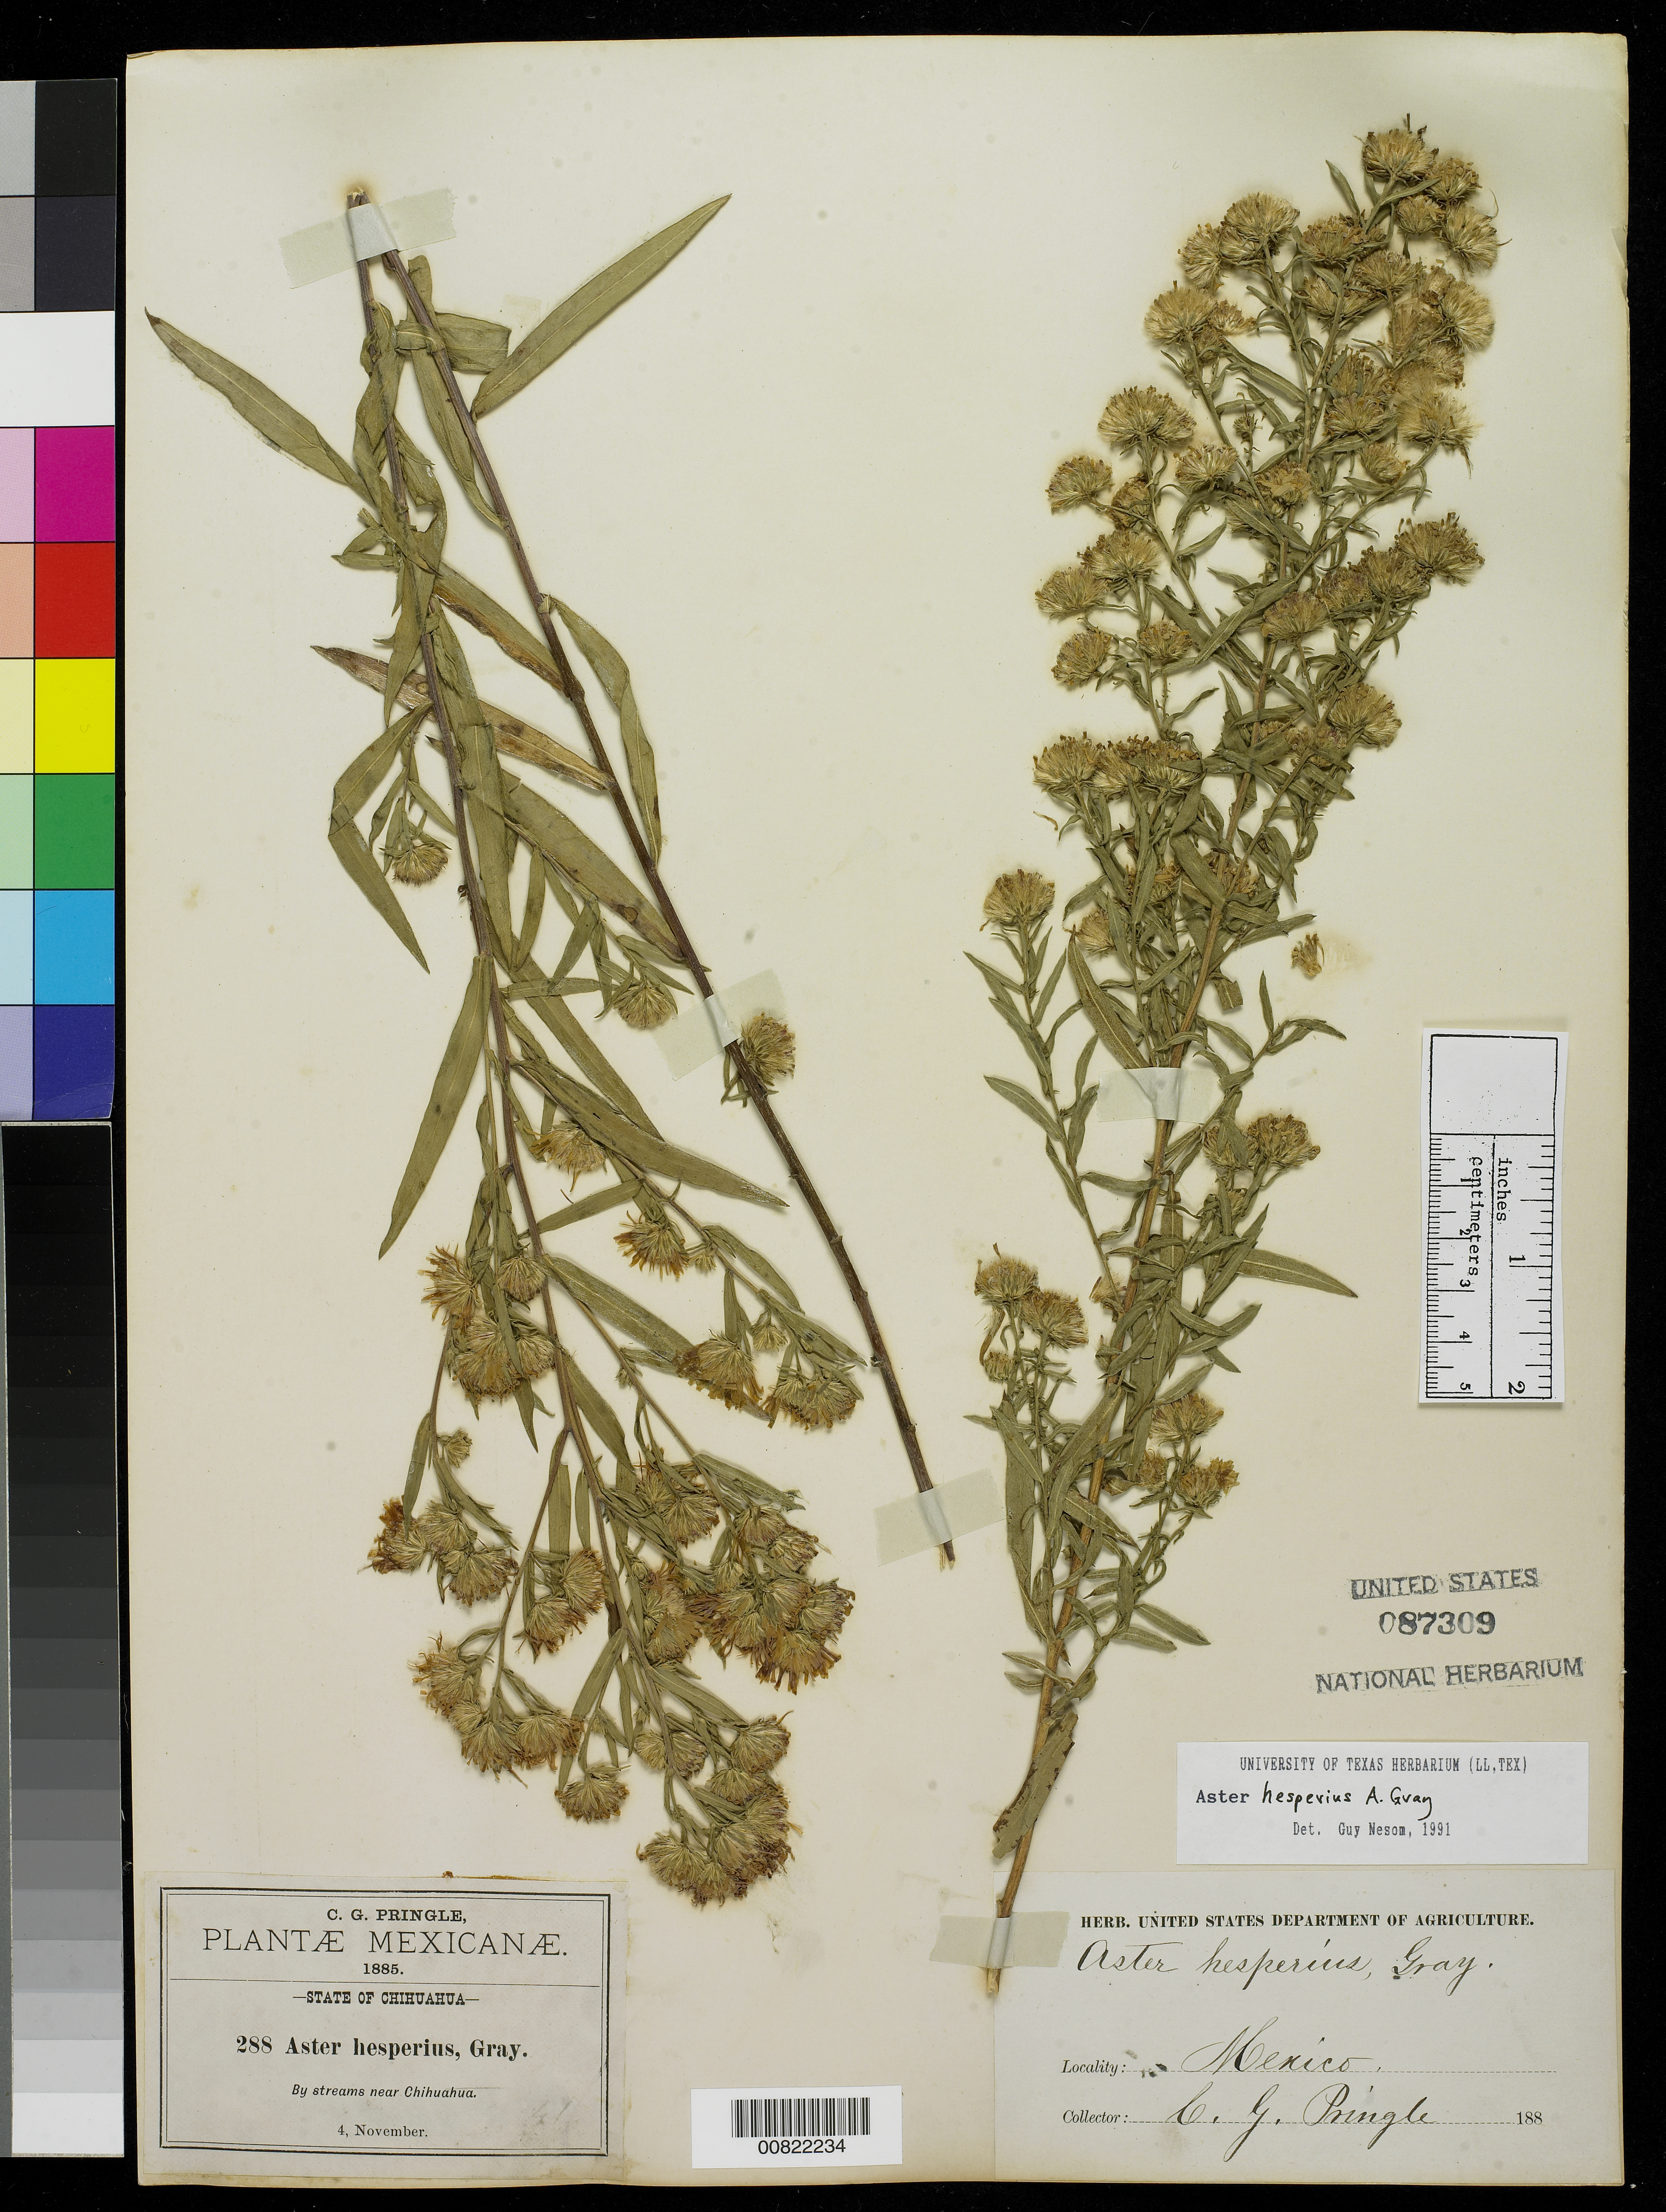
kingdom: Plantae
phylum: Tracheophyta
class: Magnoliopsida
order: Asterales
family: Asteraceae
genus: Symphyotrichum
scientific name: Symphyotrichum hesperium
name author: (A. Gray) Á. Löve & D. Löve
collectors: C. G. Pringle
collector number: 288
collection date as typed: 04 Nov 1885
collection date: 1885-11-04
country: Mexico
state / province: Chihuahua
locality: Near Chihuahua.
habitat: By streams.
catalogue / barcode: US 87309